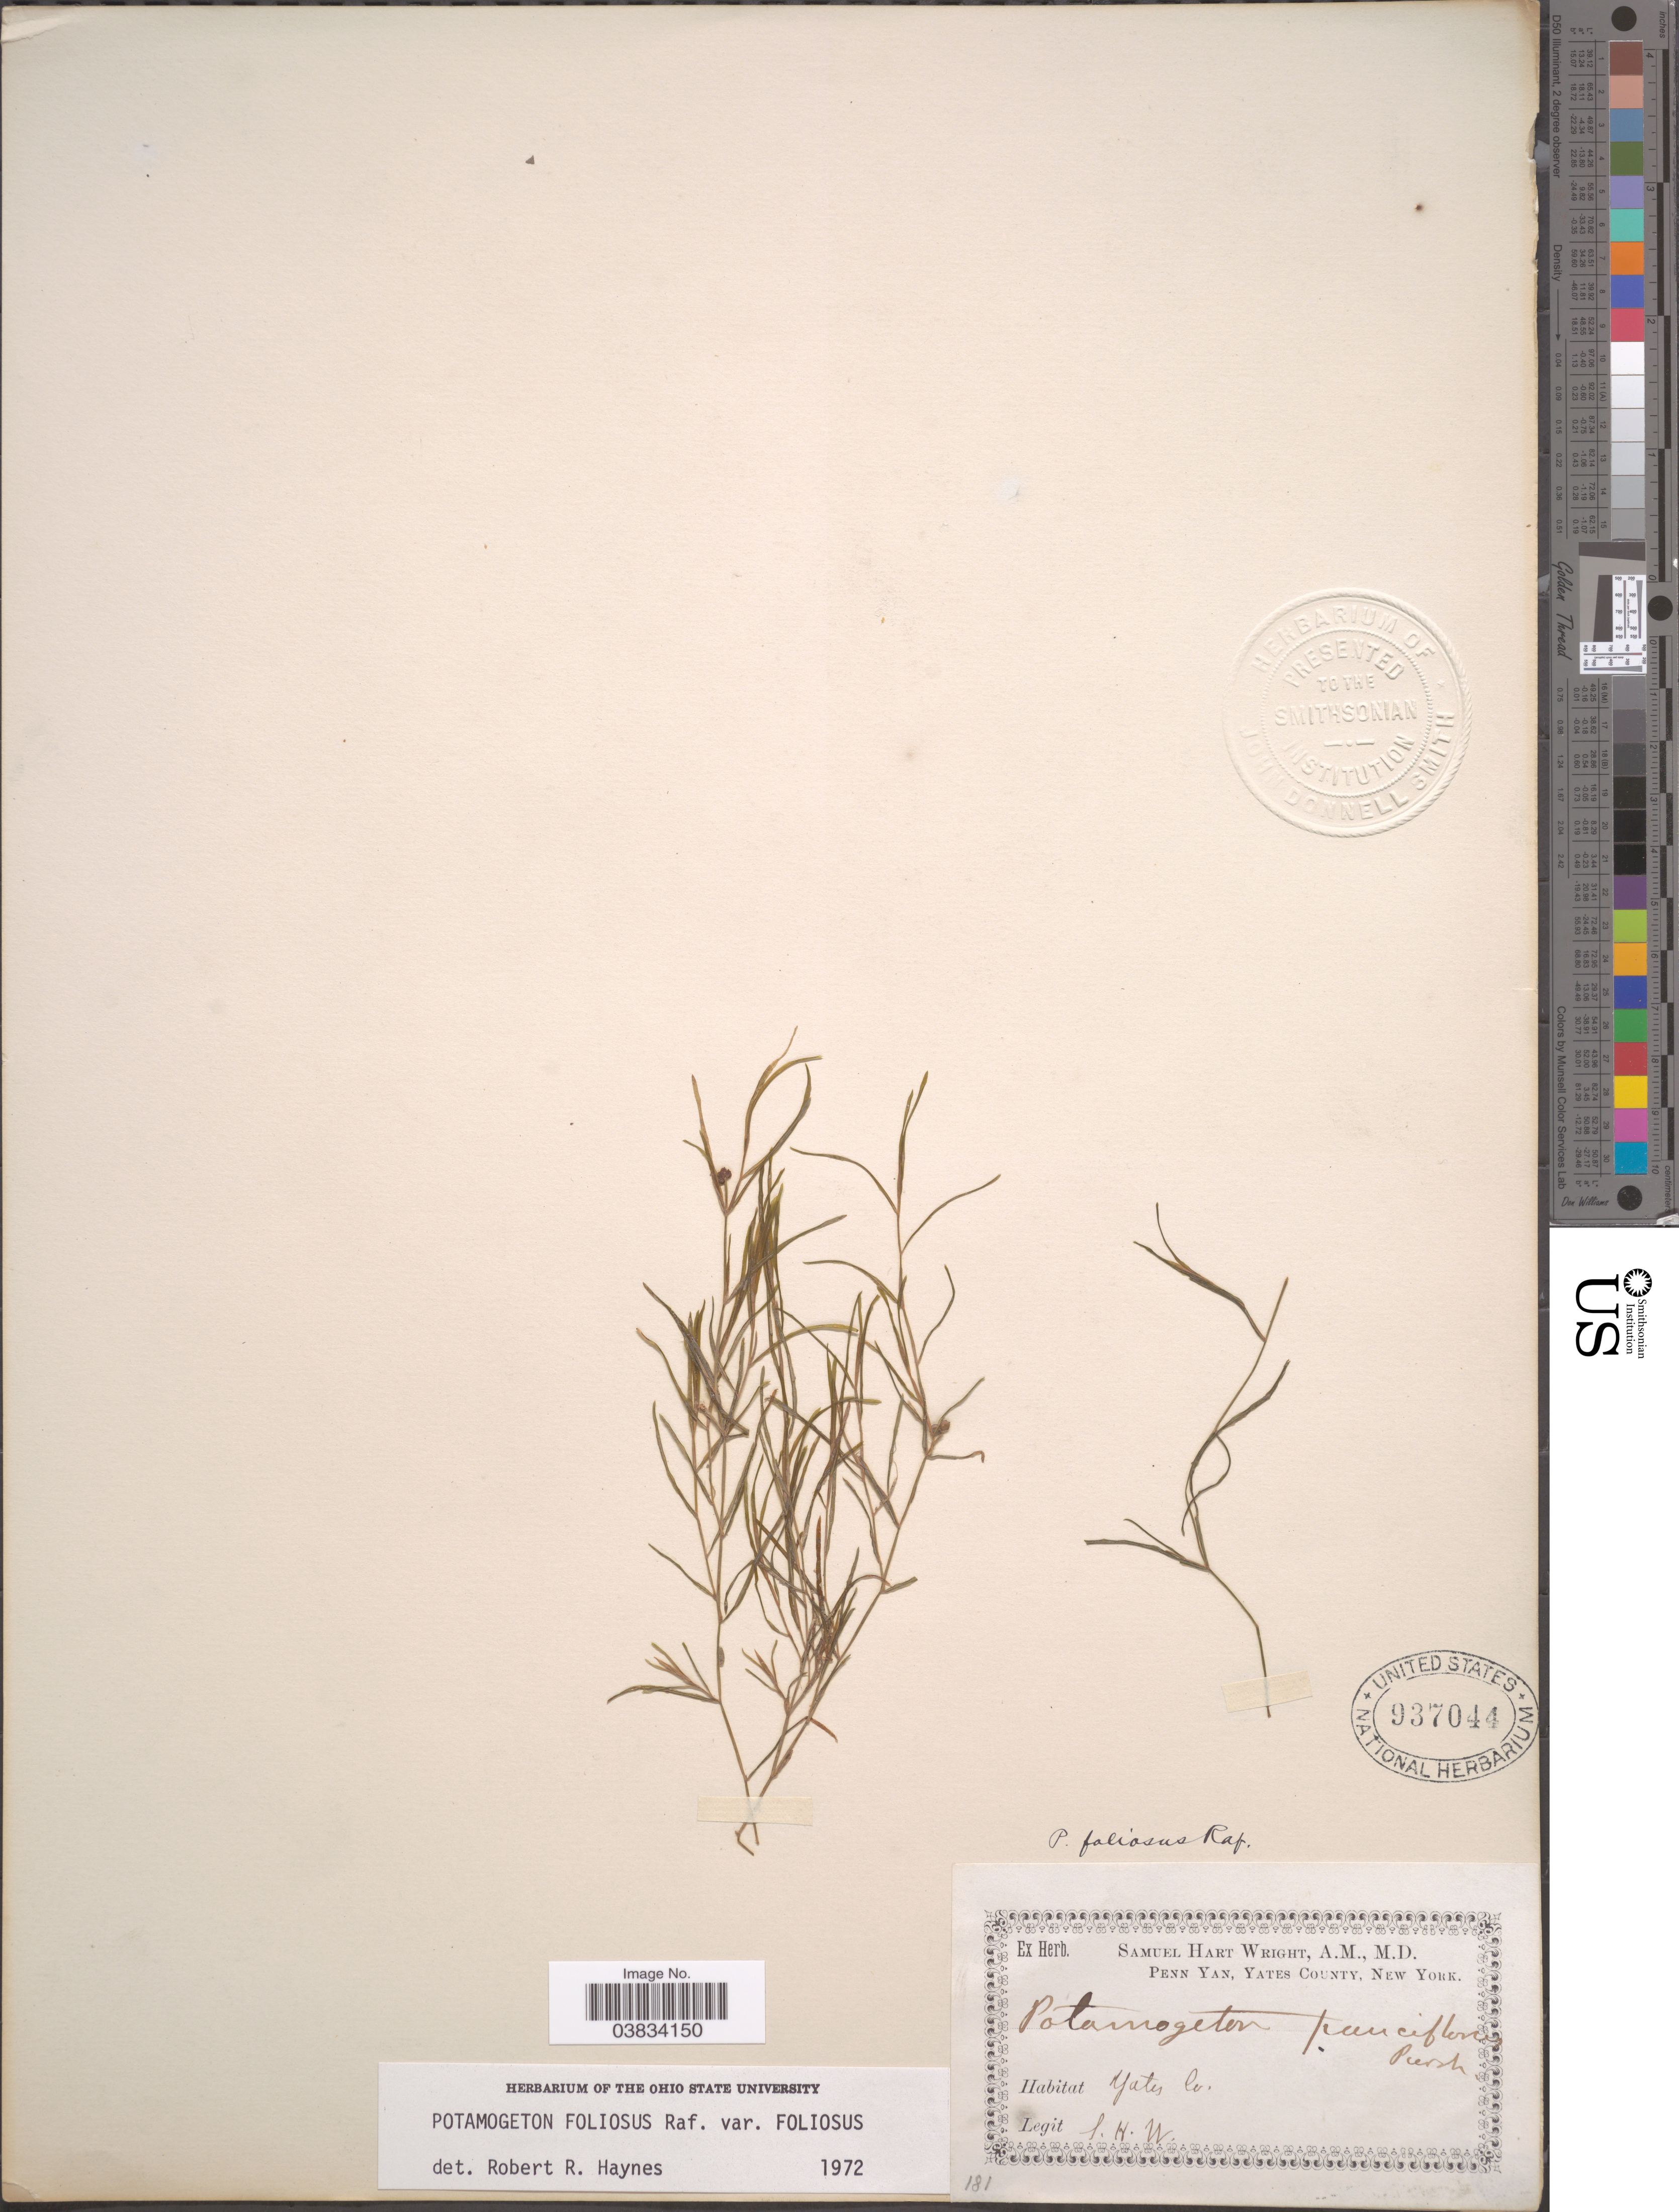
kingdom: Plantae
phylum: Tracheophyta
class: Liliopsida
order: Alismatales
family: Potamogetonaceae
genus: Potamogeton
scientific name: Potamogeton foliosus var. foliosus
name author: Raf.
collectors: S. H. Wright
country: United States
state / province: New York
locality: Penn Yan, Yates County.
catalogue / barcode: US 937044